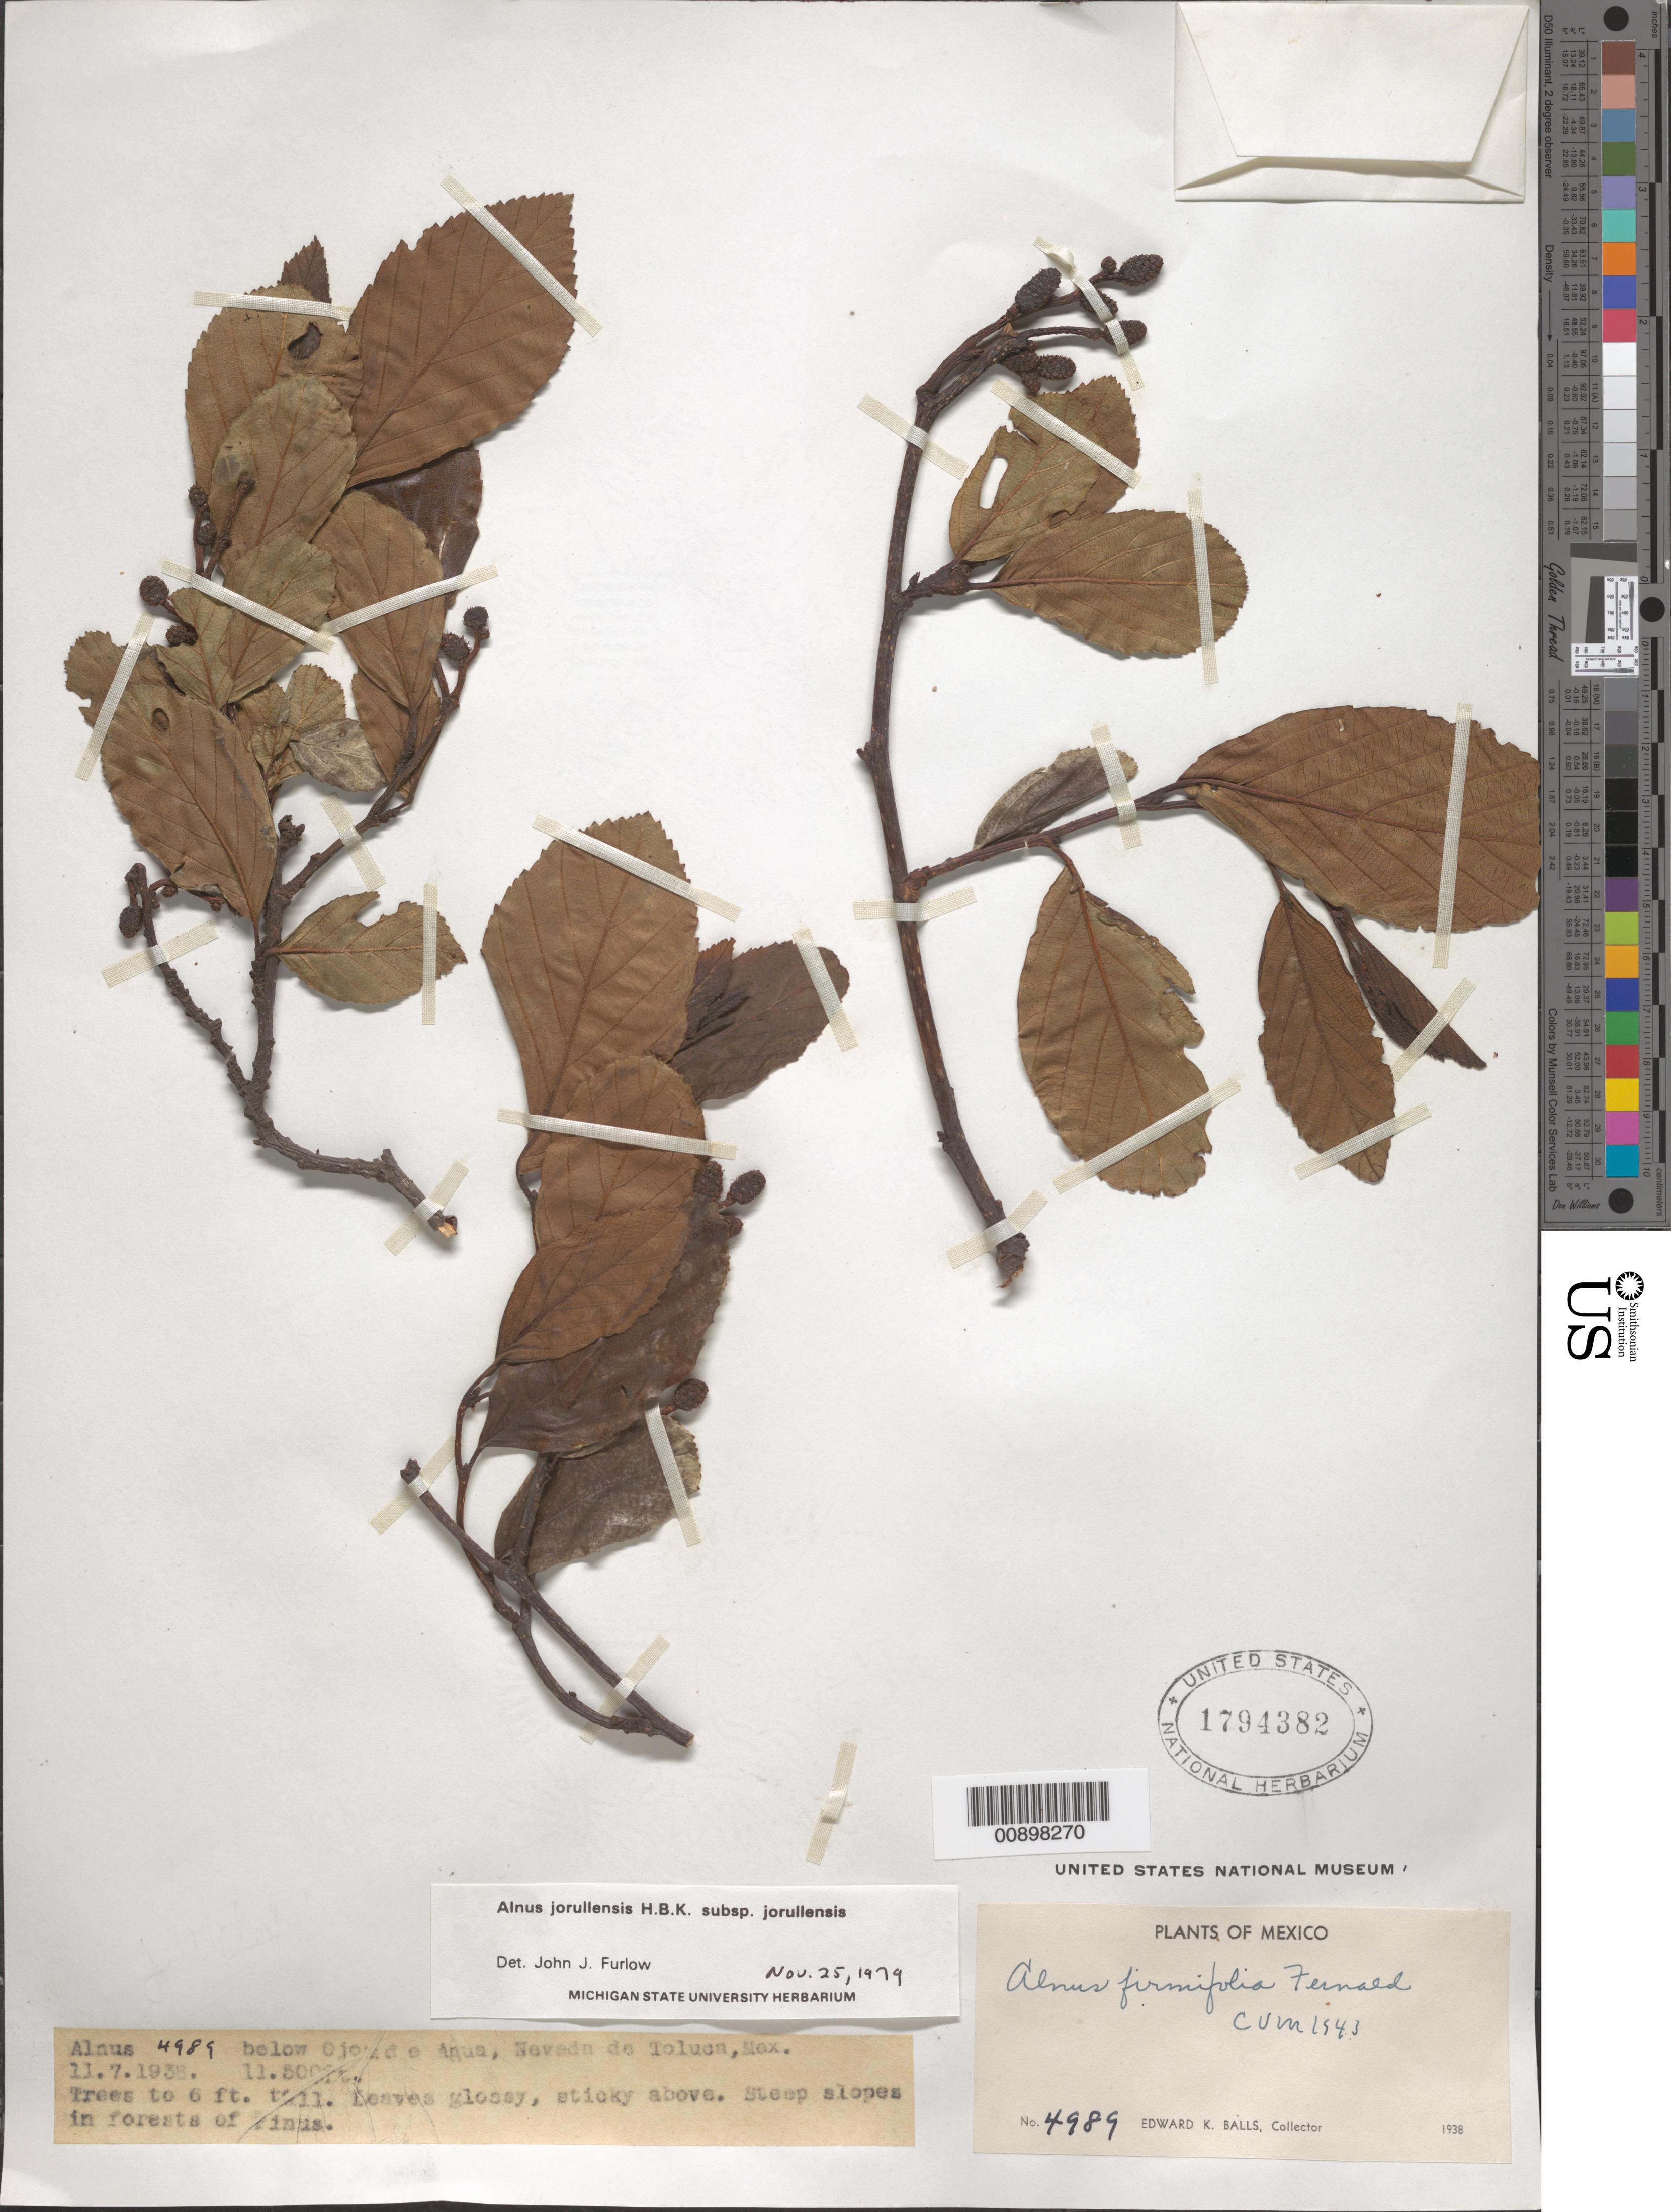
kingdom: Plantae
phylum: Tracheophyta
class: Magnoliopsida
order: Fagales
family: Betulaceae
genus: Alnus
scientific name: Alnus jorullensis subsp. jorullensis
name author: Kunth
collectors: E. K. Balls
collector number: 4989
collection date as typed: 07 Nov 1938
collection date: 1938-11-07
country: Mexico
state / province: México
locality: Below Ojo de Agua, Nevado de Toluca, México.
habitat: Steep slopes in forests of Pinus.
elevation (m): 3505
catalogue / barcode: US 1794382